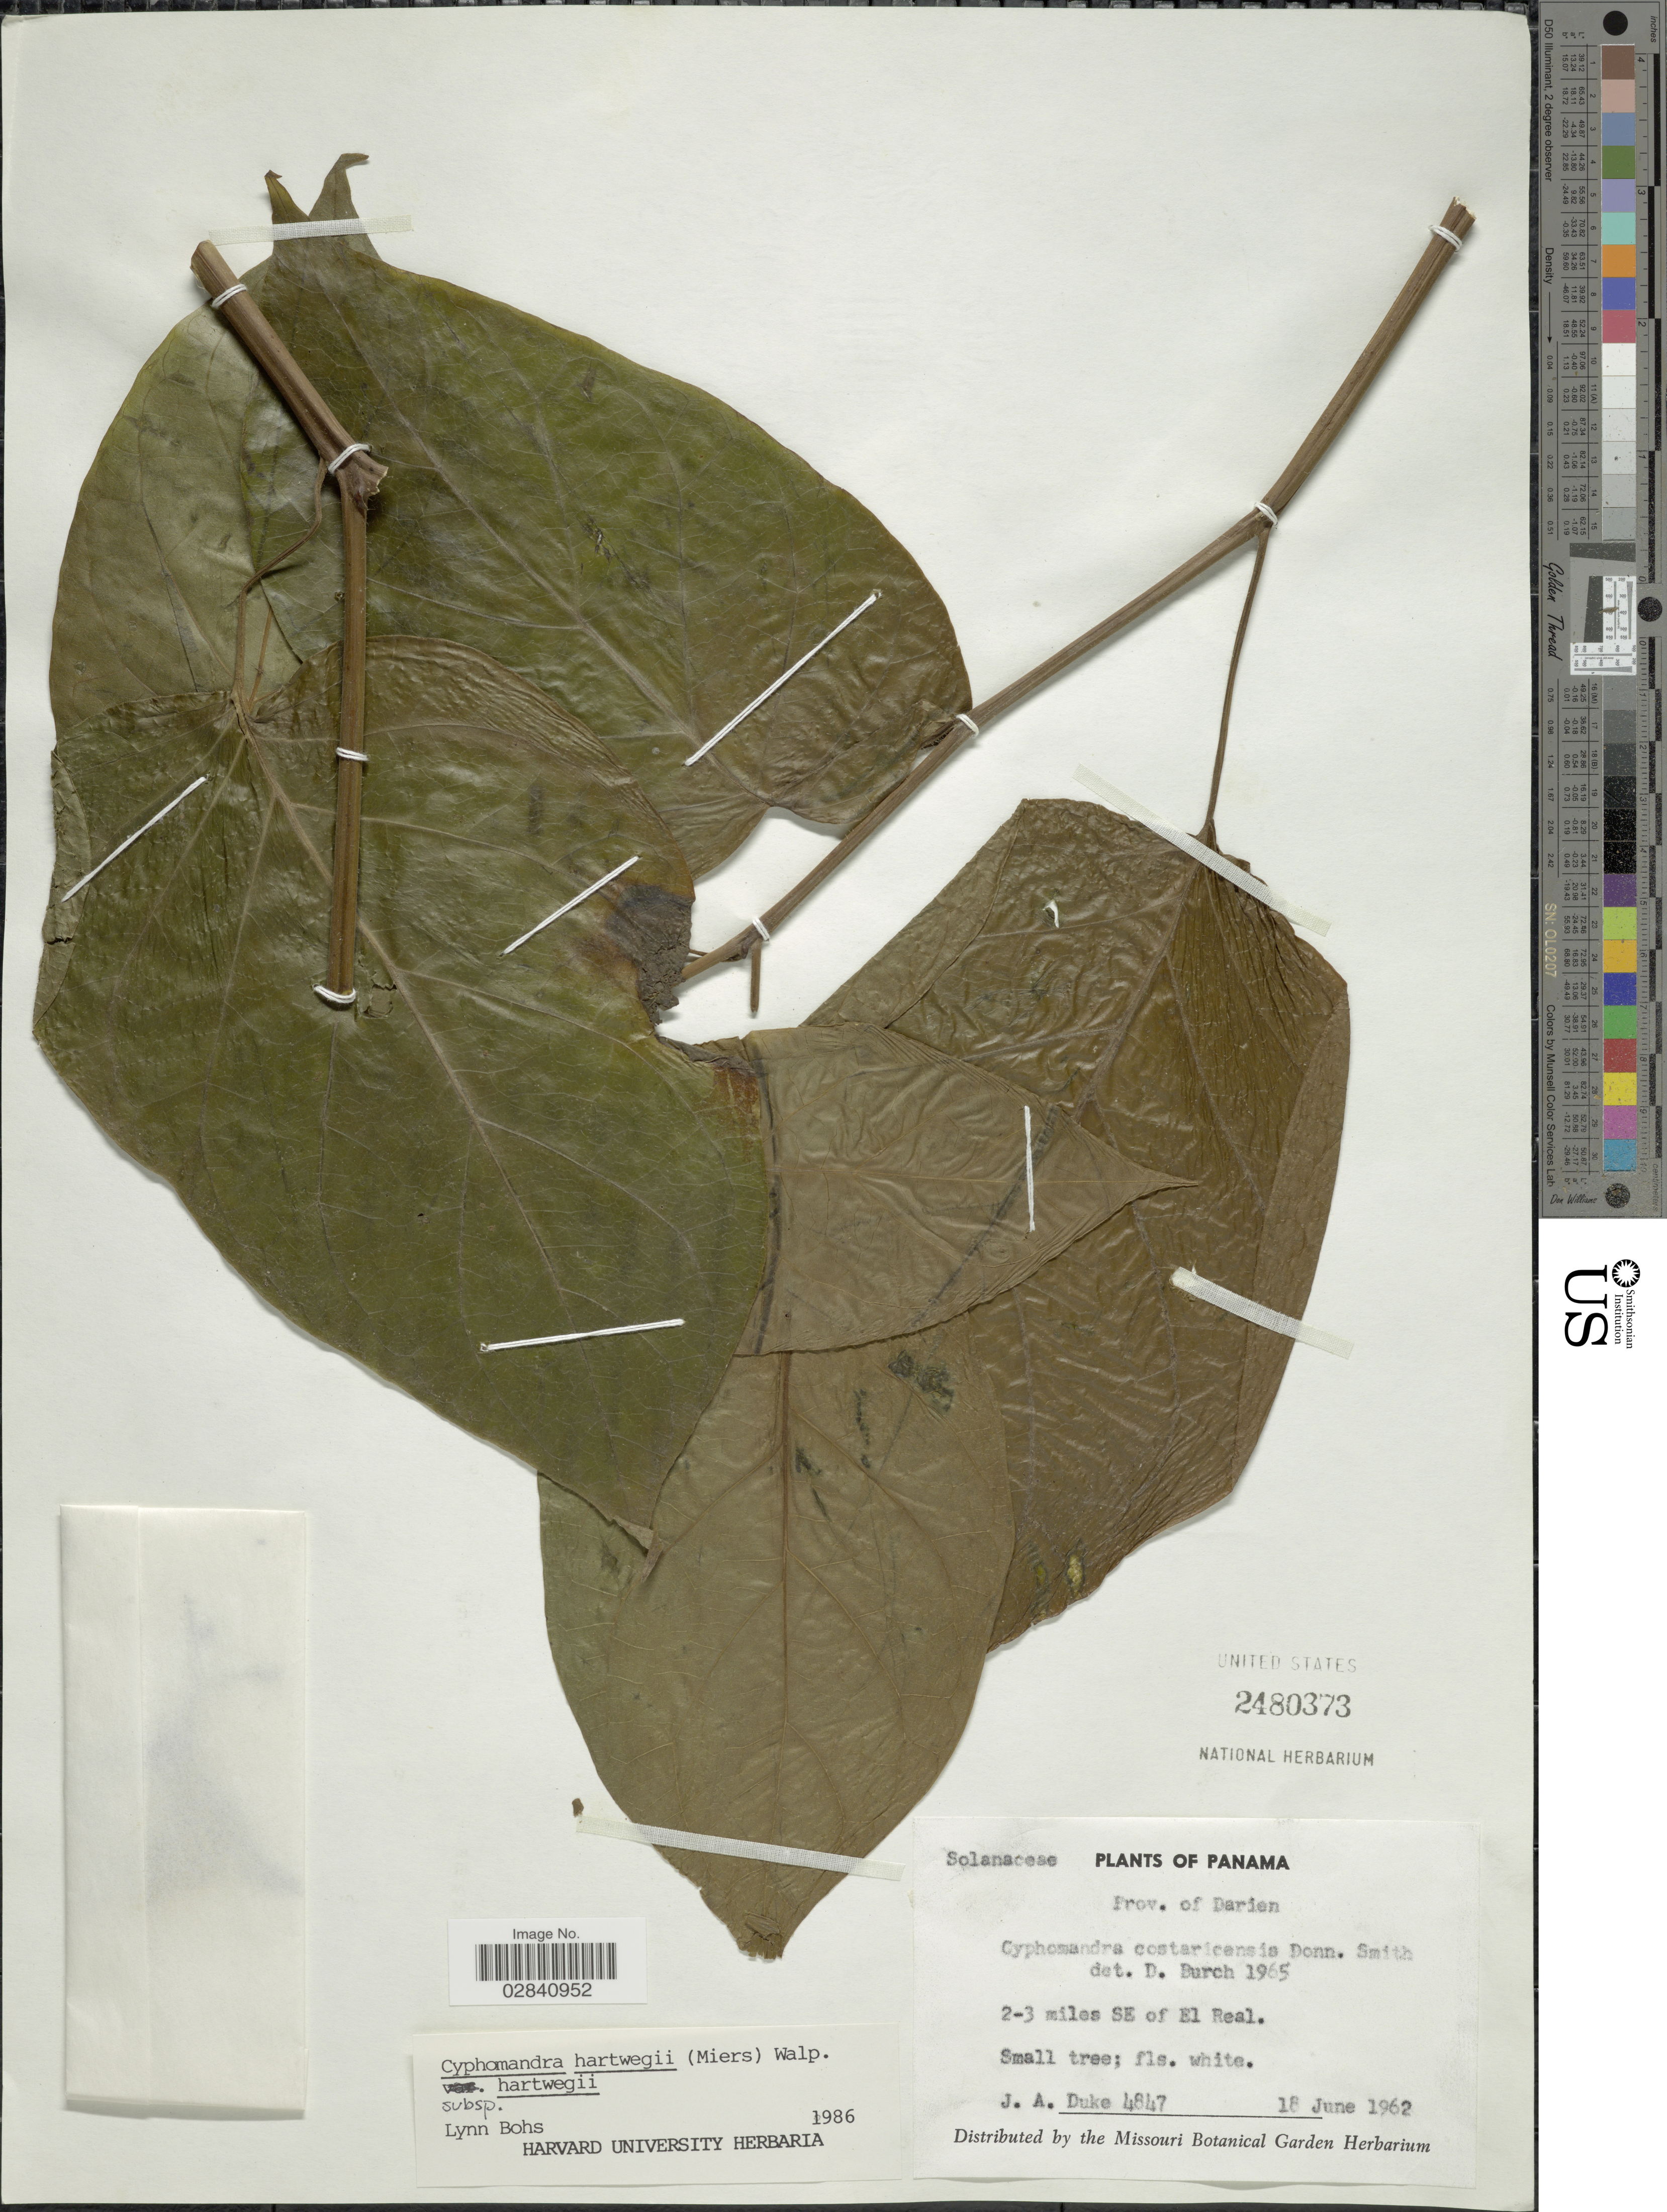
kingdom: Plantae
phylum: Tracheophyta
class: Magnoliopsida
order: Solanales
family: Solanaceae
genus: Cyphomandra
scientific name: Cyphomandra hartwegii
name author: (Miers) Sendtn. ex Walp.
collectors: J. A. Duke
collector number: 4847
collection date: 1962-06-18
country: Panama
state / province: Darién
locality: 2-3 miles SE of El Real.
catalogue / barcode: US 2480373